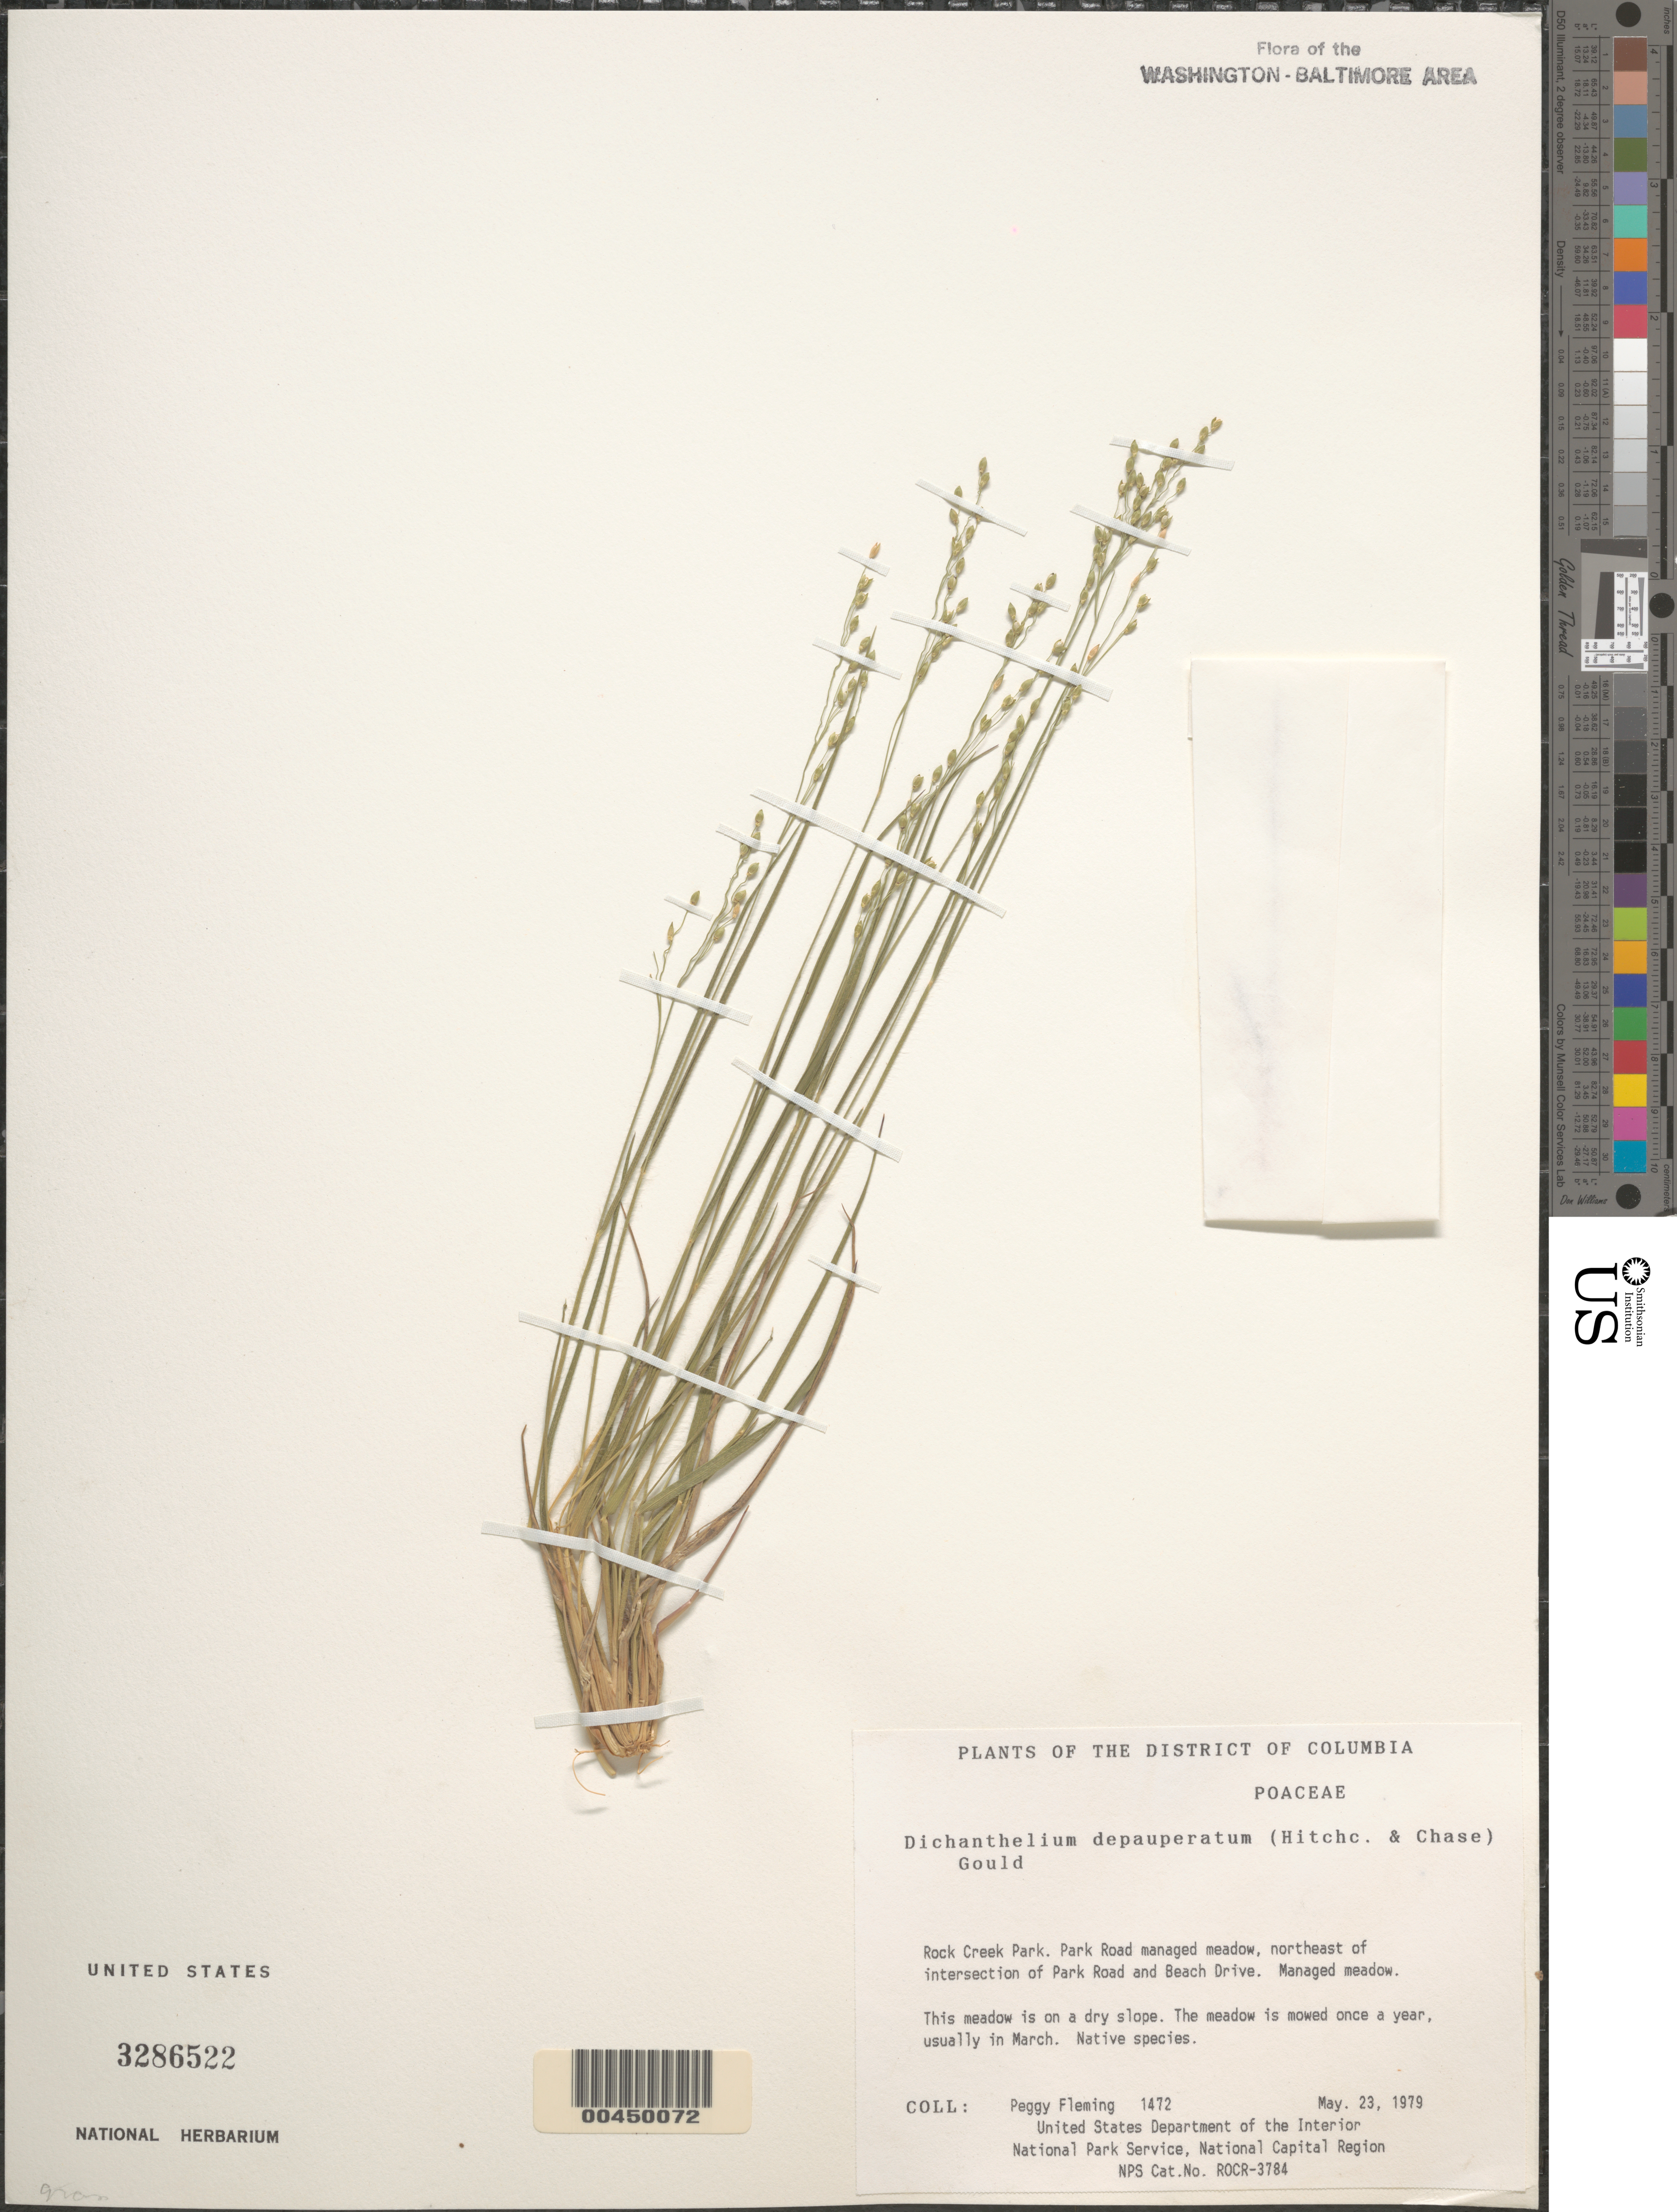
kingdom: Plantae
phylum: Tracheophyta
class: Liliopsida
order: Poales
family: Poaceae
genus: Dichanthelium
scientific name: Dichanthelium depauperatum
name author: (Muhl.) Gould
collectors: P. Fleming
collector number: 1472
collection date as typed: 23 May 1979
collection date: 1979-05-23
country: United States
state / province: District of Columbia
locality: Rock Creek Park, NE of intersection of Park Road and Beach Drive Rock Creek Park and Vicinity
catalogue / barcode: US 3286422